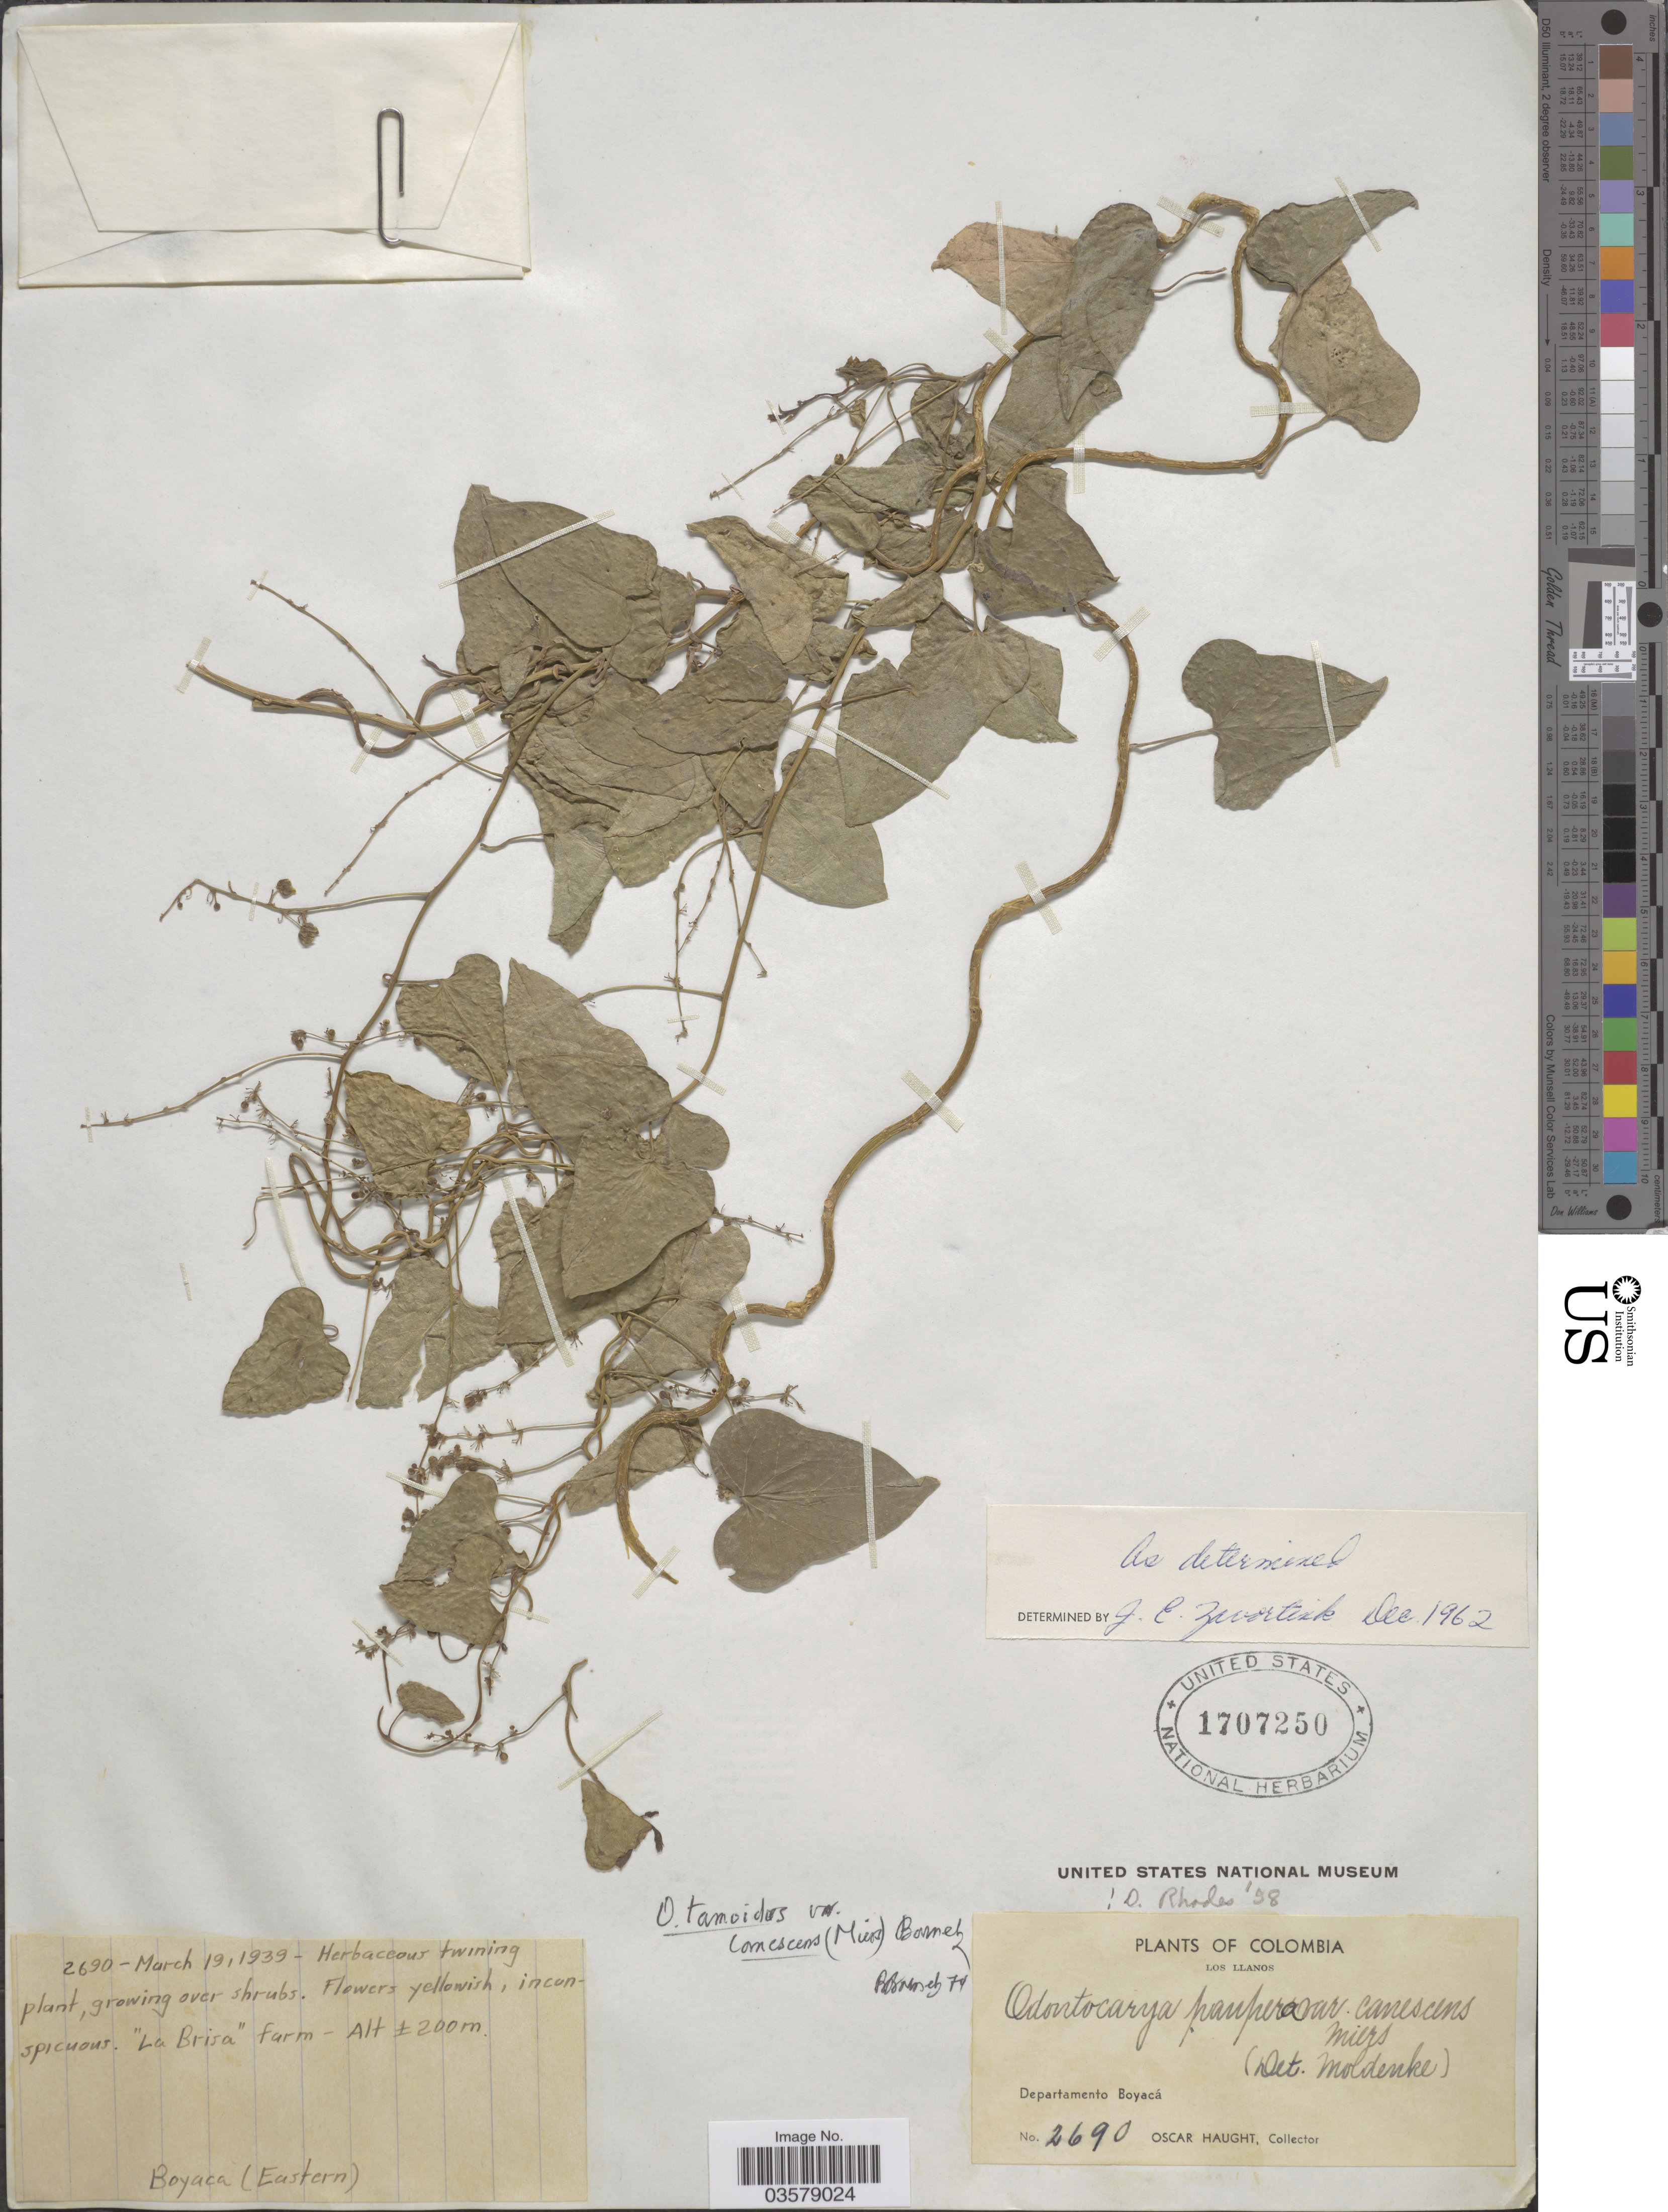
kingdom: Plantae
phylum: Tracheophyta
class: Magnoliopsida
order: Ranunculales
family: Menispermaceae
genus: Odontocarya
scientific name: Odontocarya tamoides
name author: (DC.) Miers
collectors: O. L. Haught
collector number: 2690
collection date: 1939-03-19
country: Colombia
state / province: Boyacá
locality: La Brisa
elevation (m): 200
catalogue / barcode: US 1707250